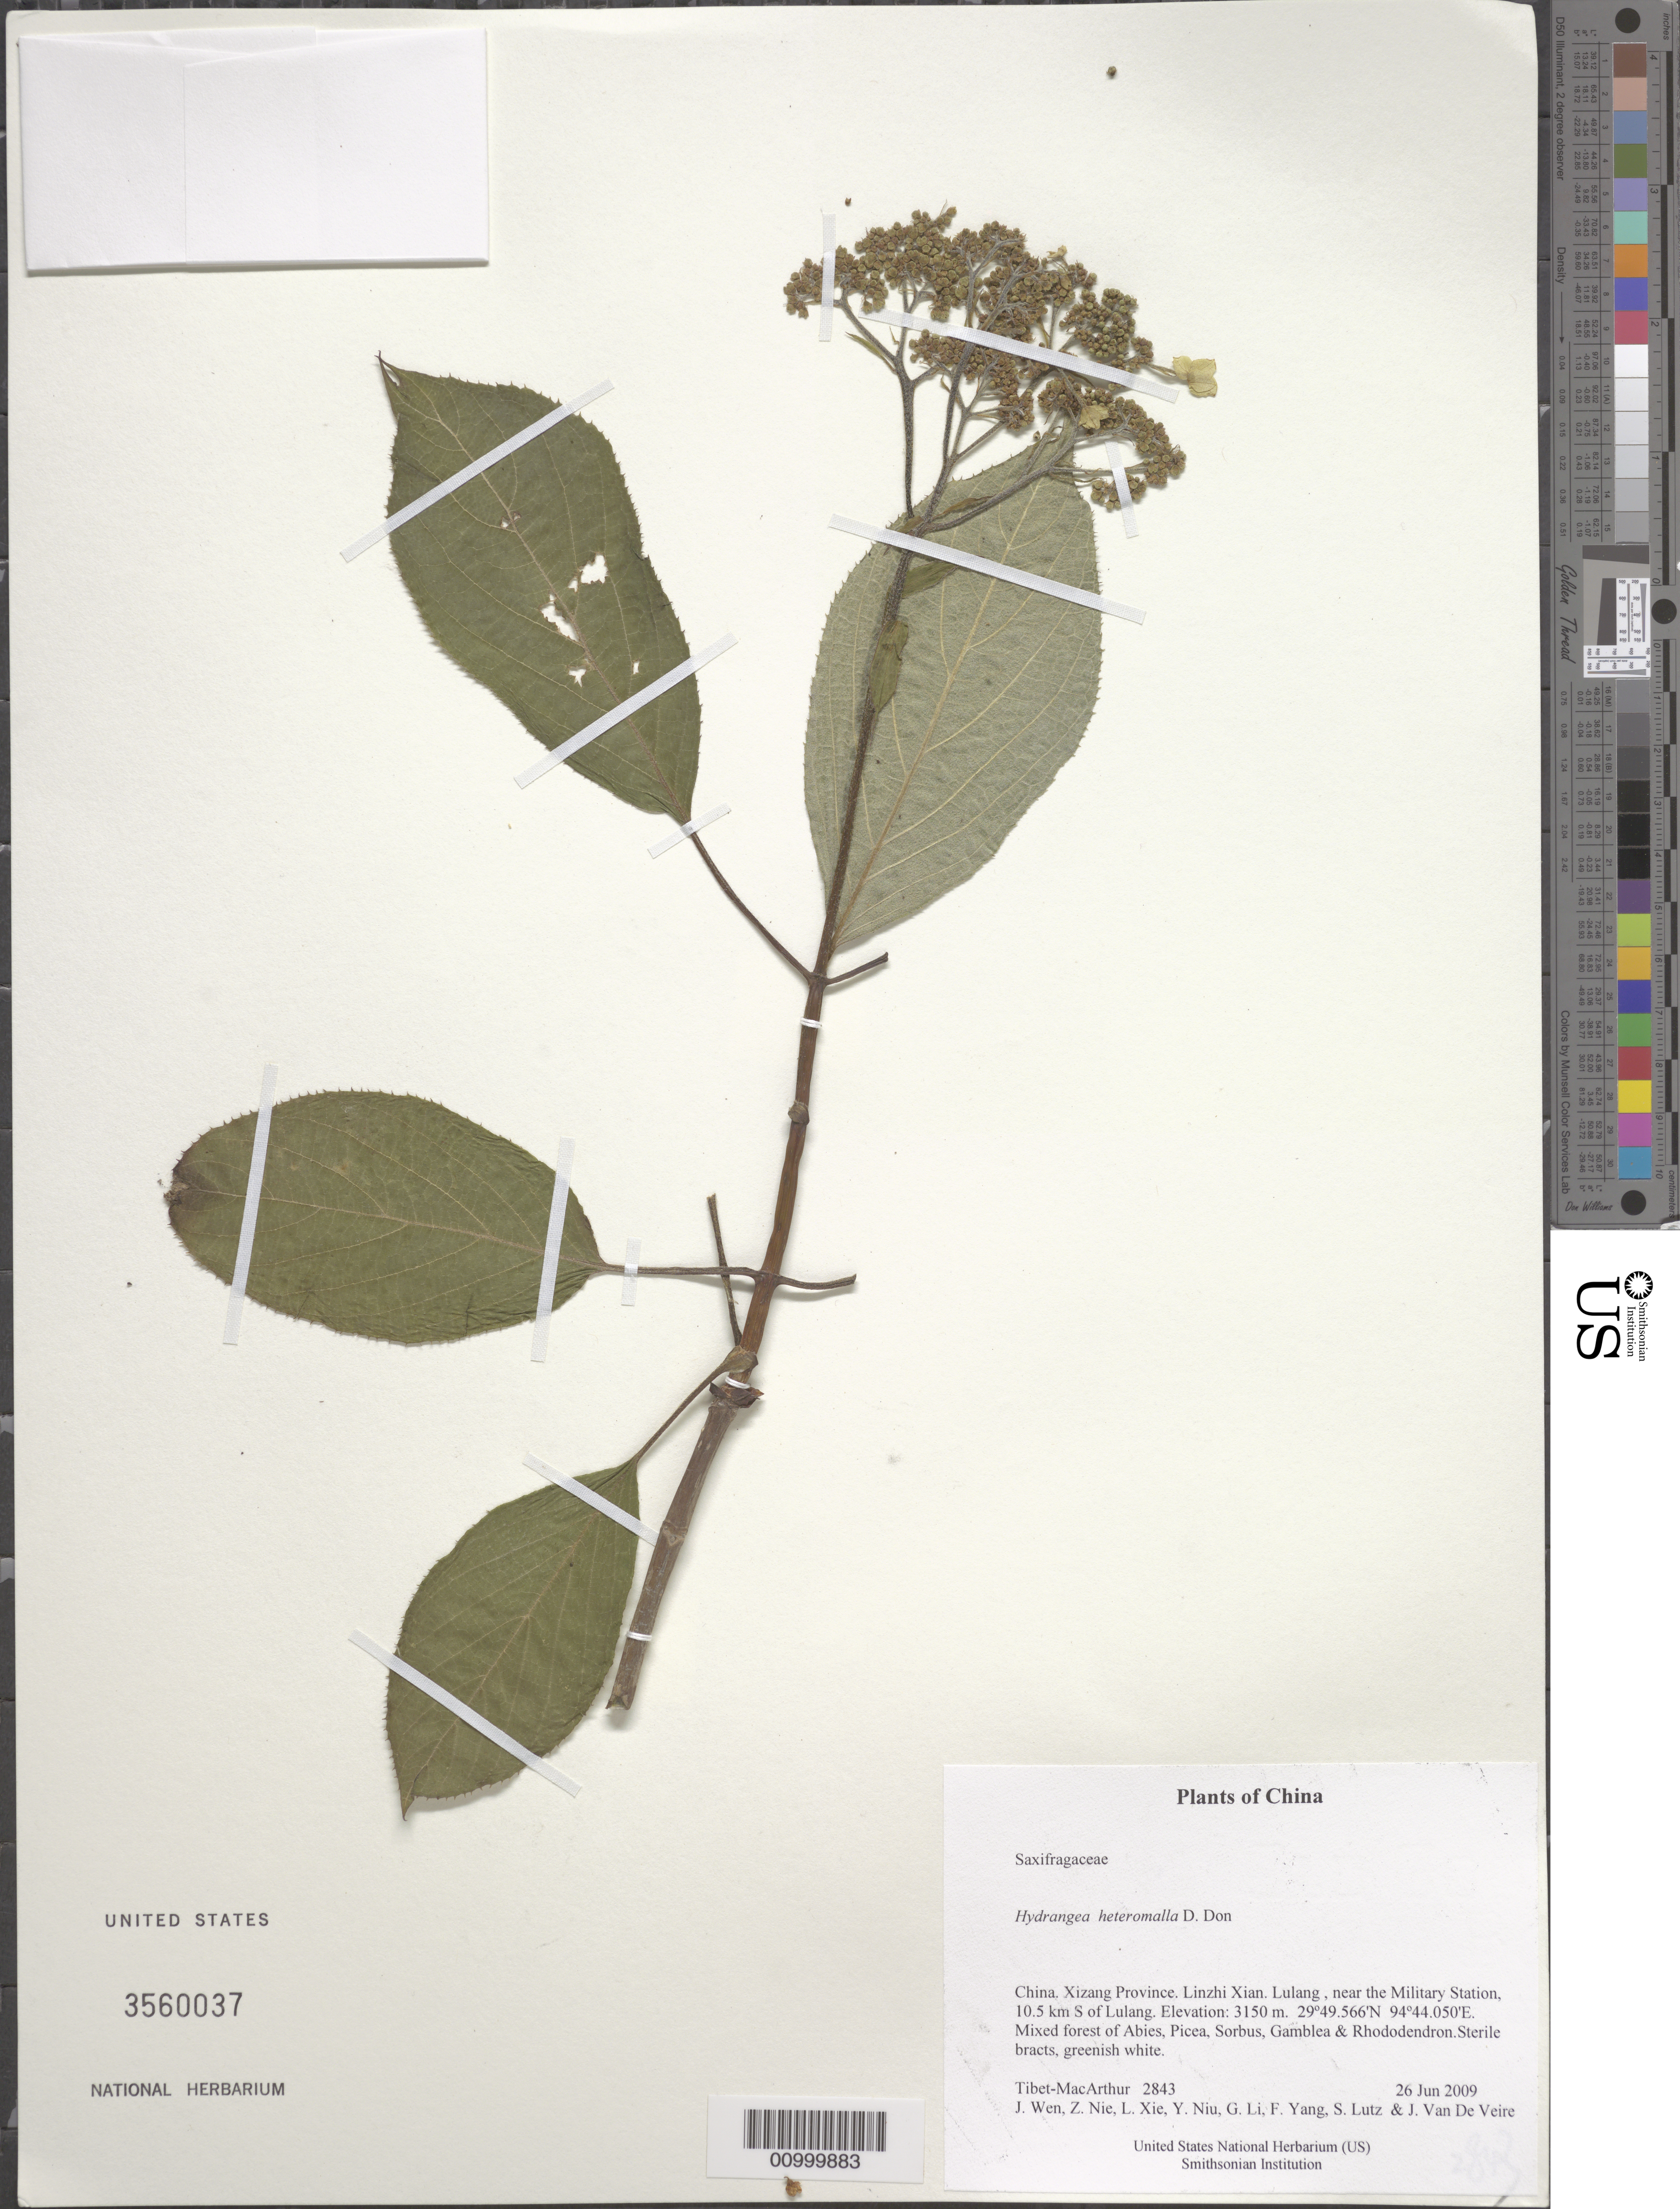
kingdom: Plantae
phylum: Tracheophyta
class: Magnoliopsida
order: Cornales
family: Hydrangeaceae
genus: Hydrangea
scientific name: Hydrangea heteromalla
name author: D. Don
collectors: Tibet-MacArthur, J. Wen, Z. Nie, L. Xie, Y. Niu, G. Li, F. Yang, S. Lutz & J. Van De Veire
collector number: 2843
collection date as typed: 26 Jun 2009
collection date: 2009-06-26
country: China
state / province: Xizang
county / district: Linzhi Xian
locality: Lulang , near the Military Station, 10.5 km S of Lulang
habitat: Mixed forest of Abies, Picea, Sorbus, Gamblea & Rhododendron.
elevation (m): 3150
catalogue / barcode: US 3560037